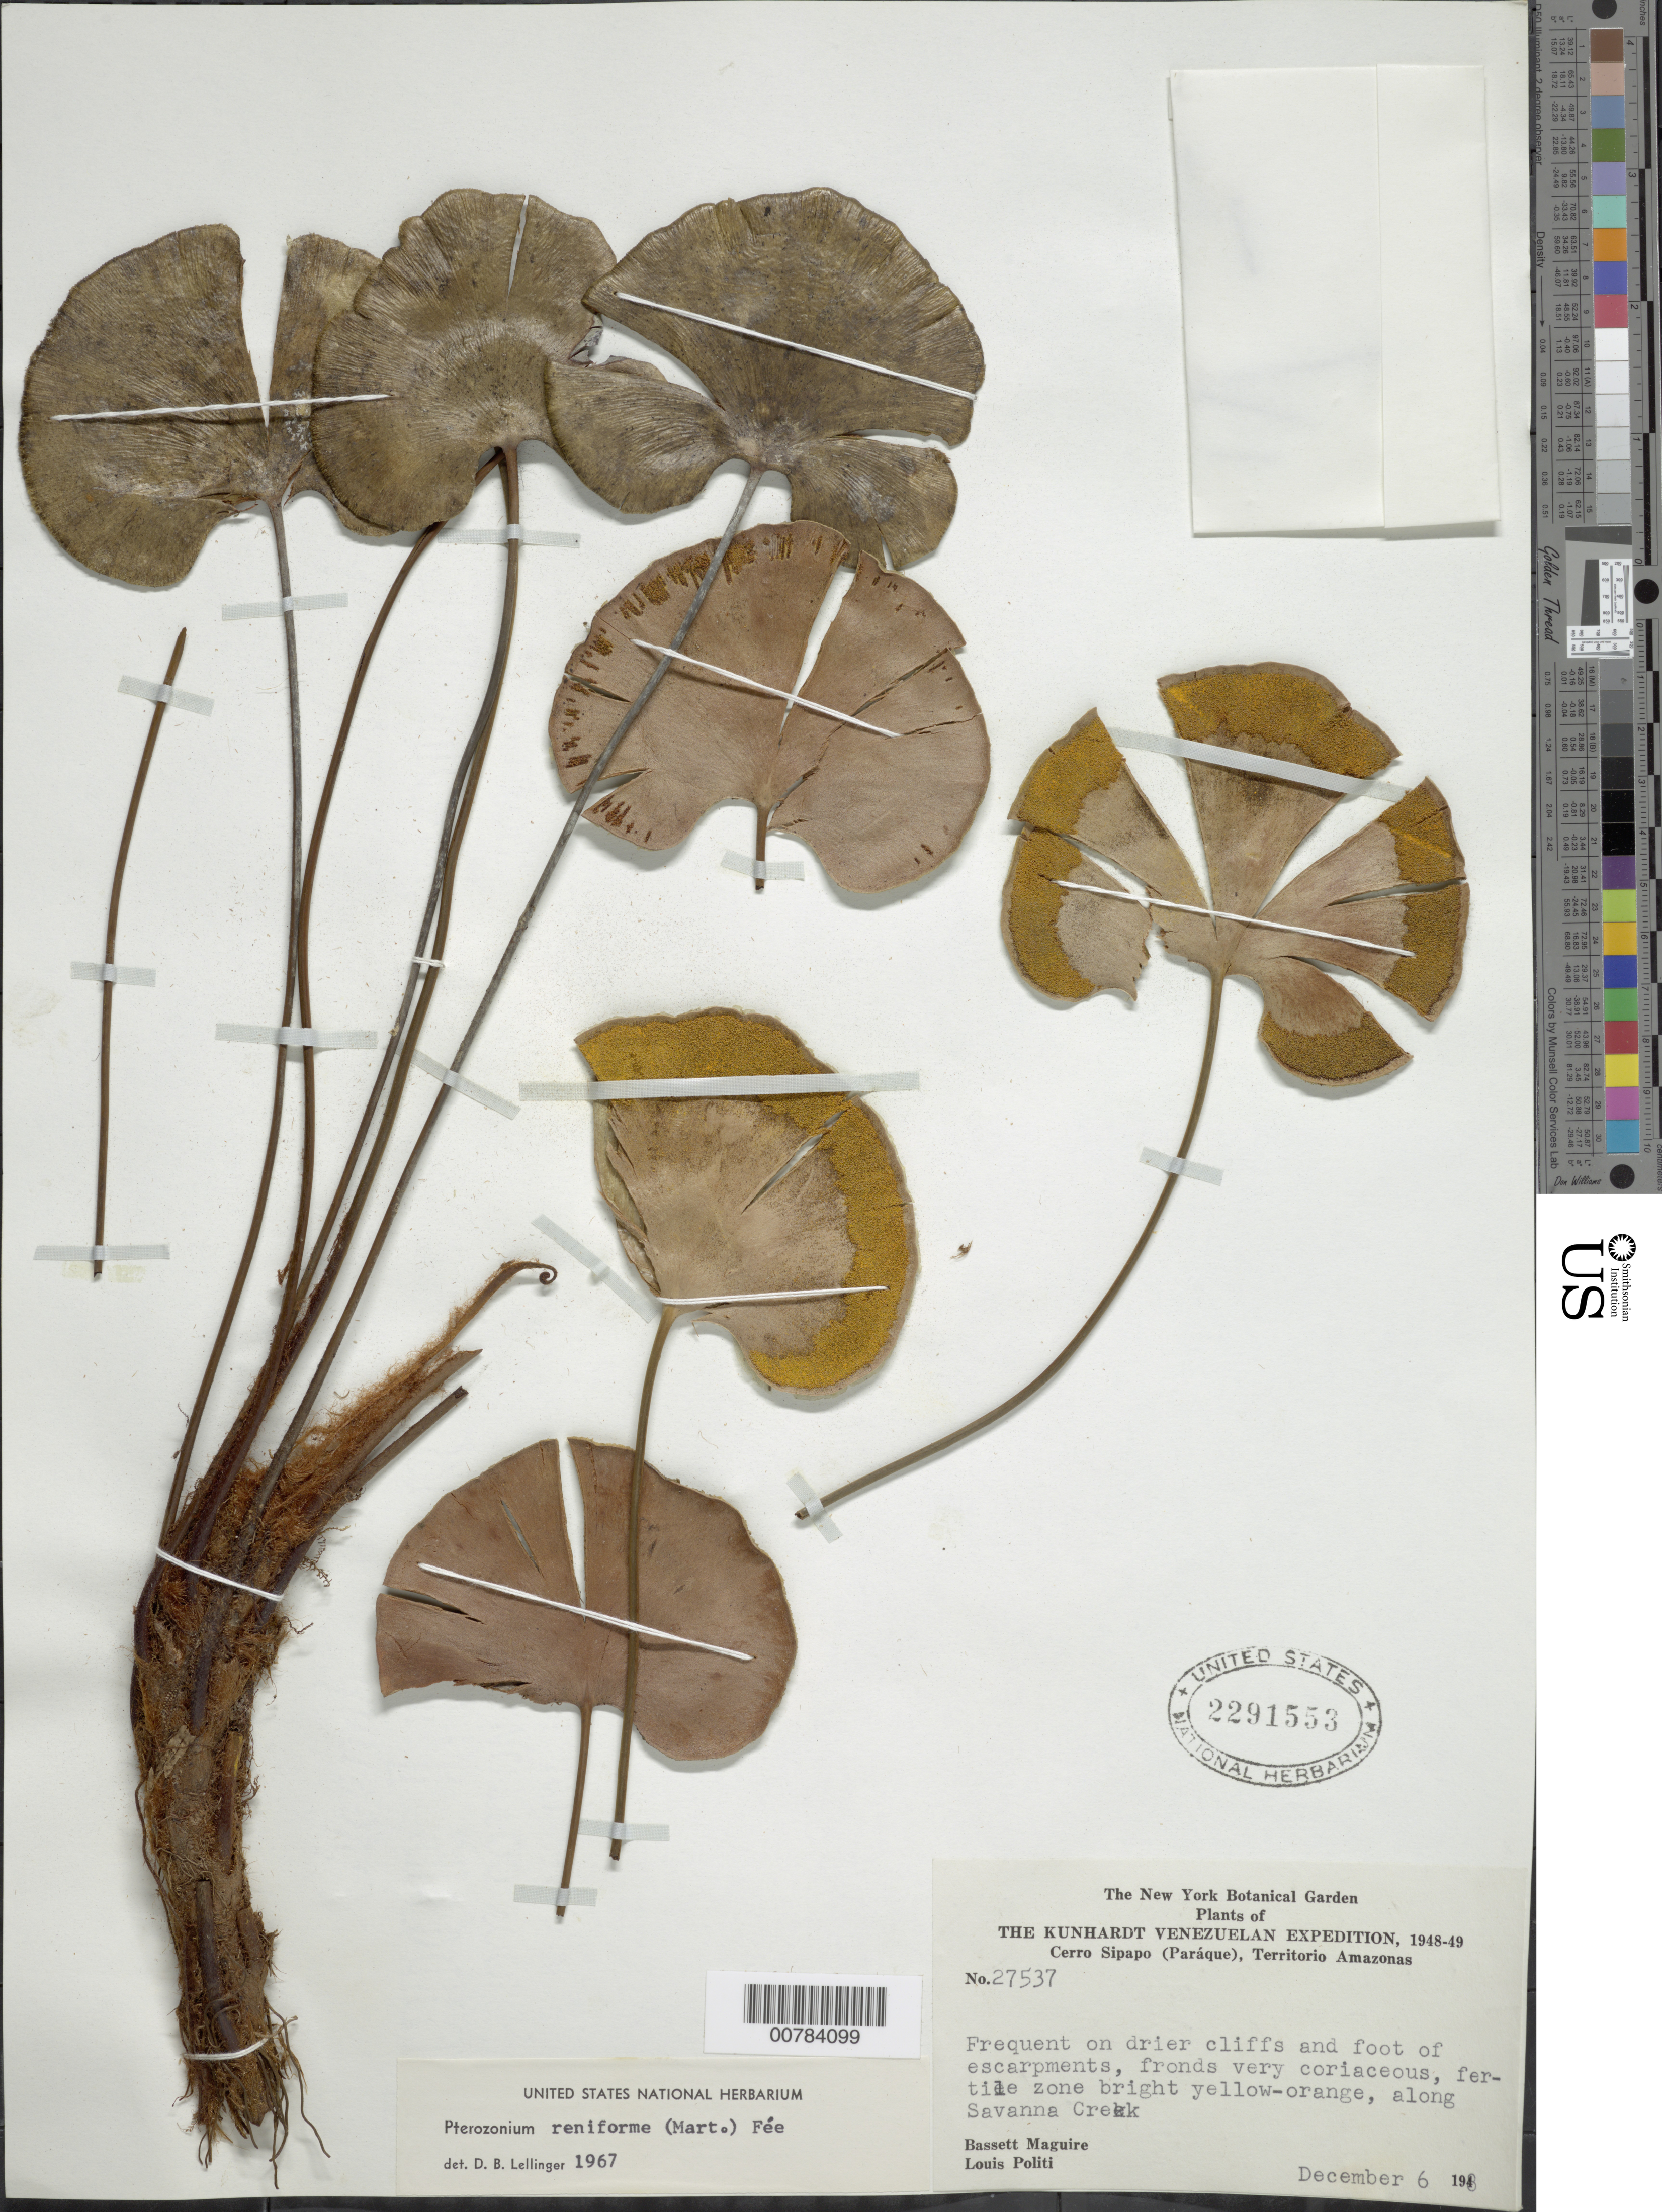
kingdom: Plantae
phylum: Tracheophyta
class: Polypodiopsida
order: Polypodiales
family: Pteridaceae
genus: Pterozonium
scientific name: Pterozonium reniforme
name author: (Mart.) Fée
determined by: Lellinger, David B., (BOT), Smithsonian Institution - National Museum of Natural History (UNITED STATES)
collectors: B. Maguire & L. Politi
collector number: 27537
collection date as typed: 6-Dec-48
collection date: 1948-12-06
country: Venezuela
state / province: Amazonas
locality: Cerro Sipapo (Paráque), Savanna Camp, Savanna Creek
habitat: Drier cliffs and foot of escarpments,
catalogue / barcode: US 2291533